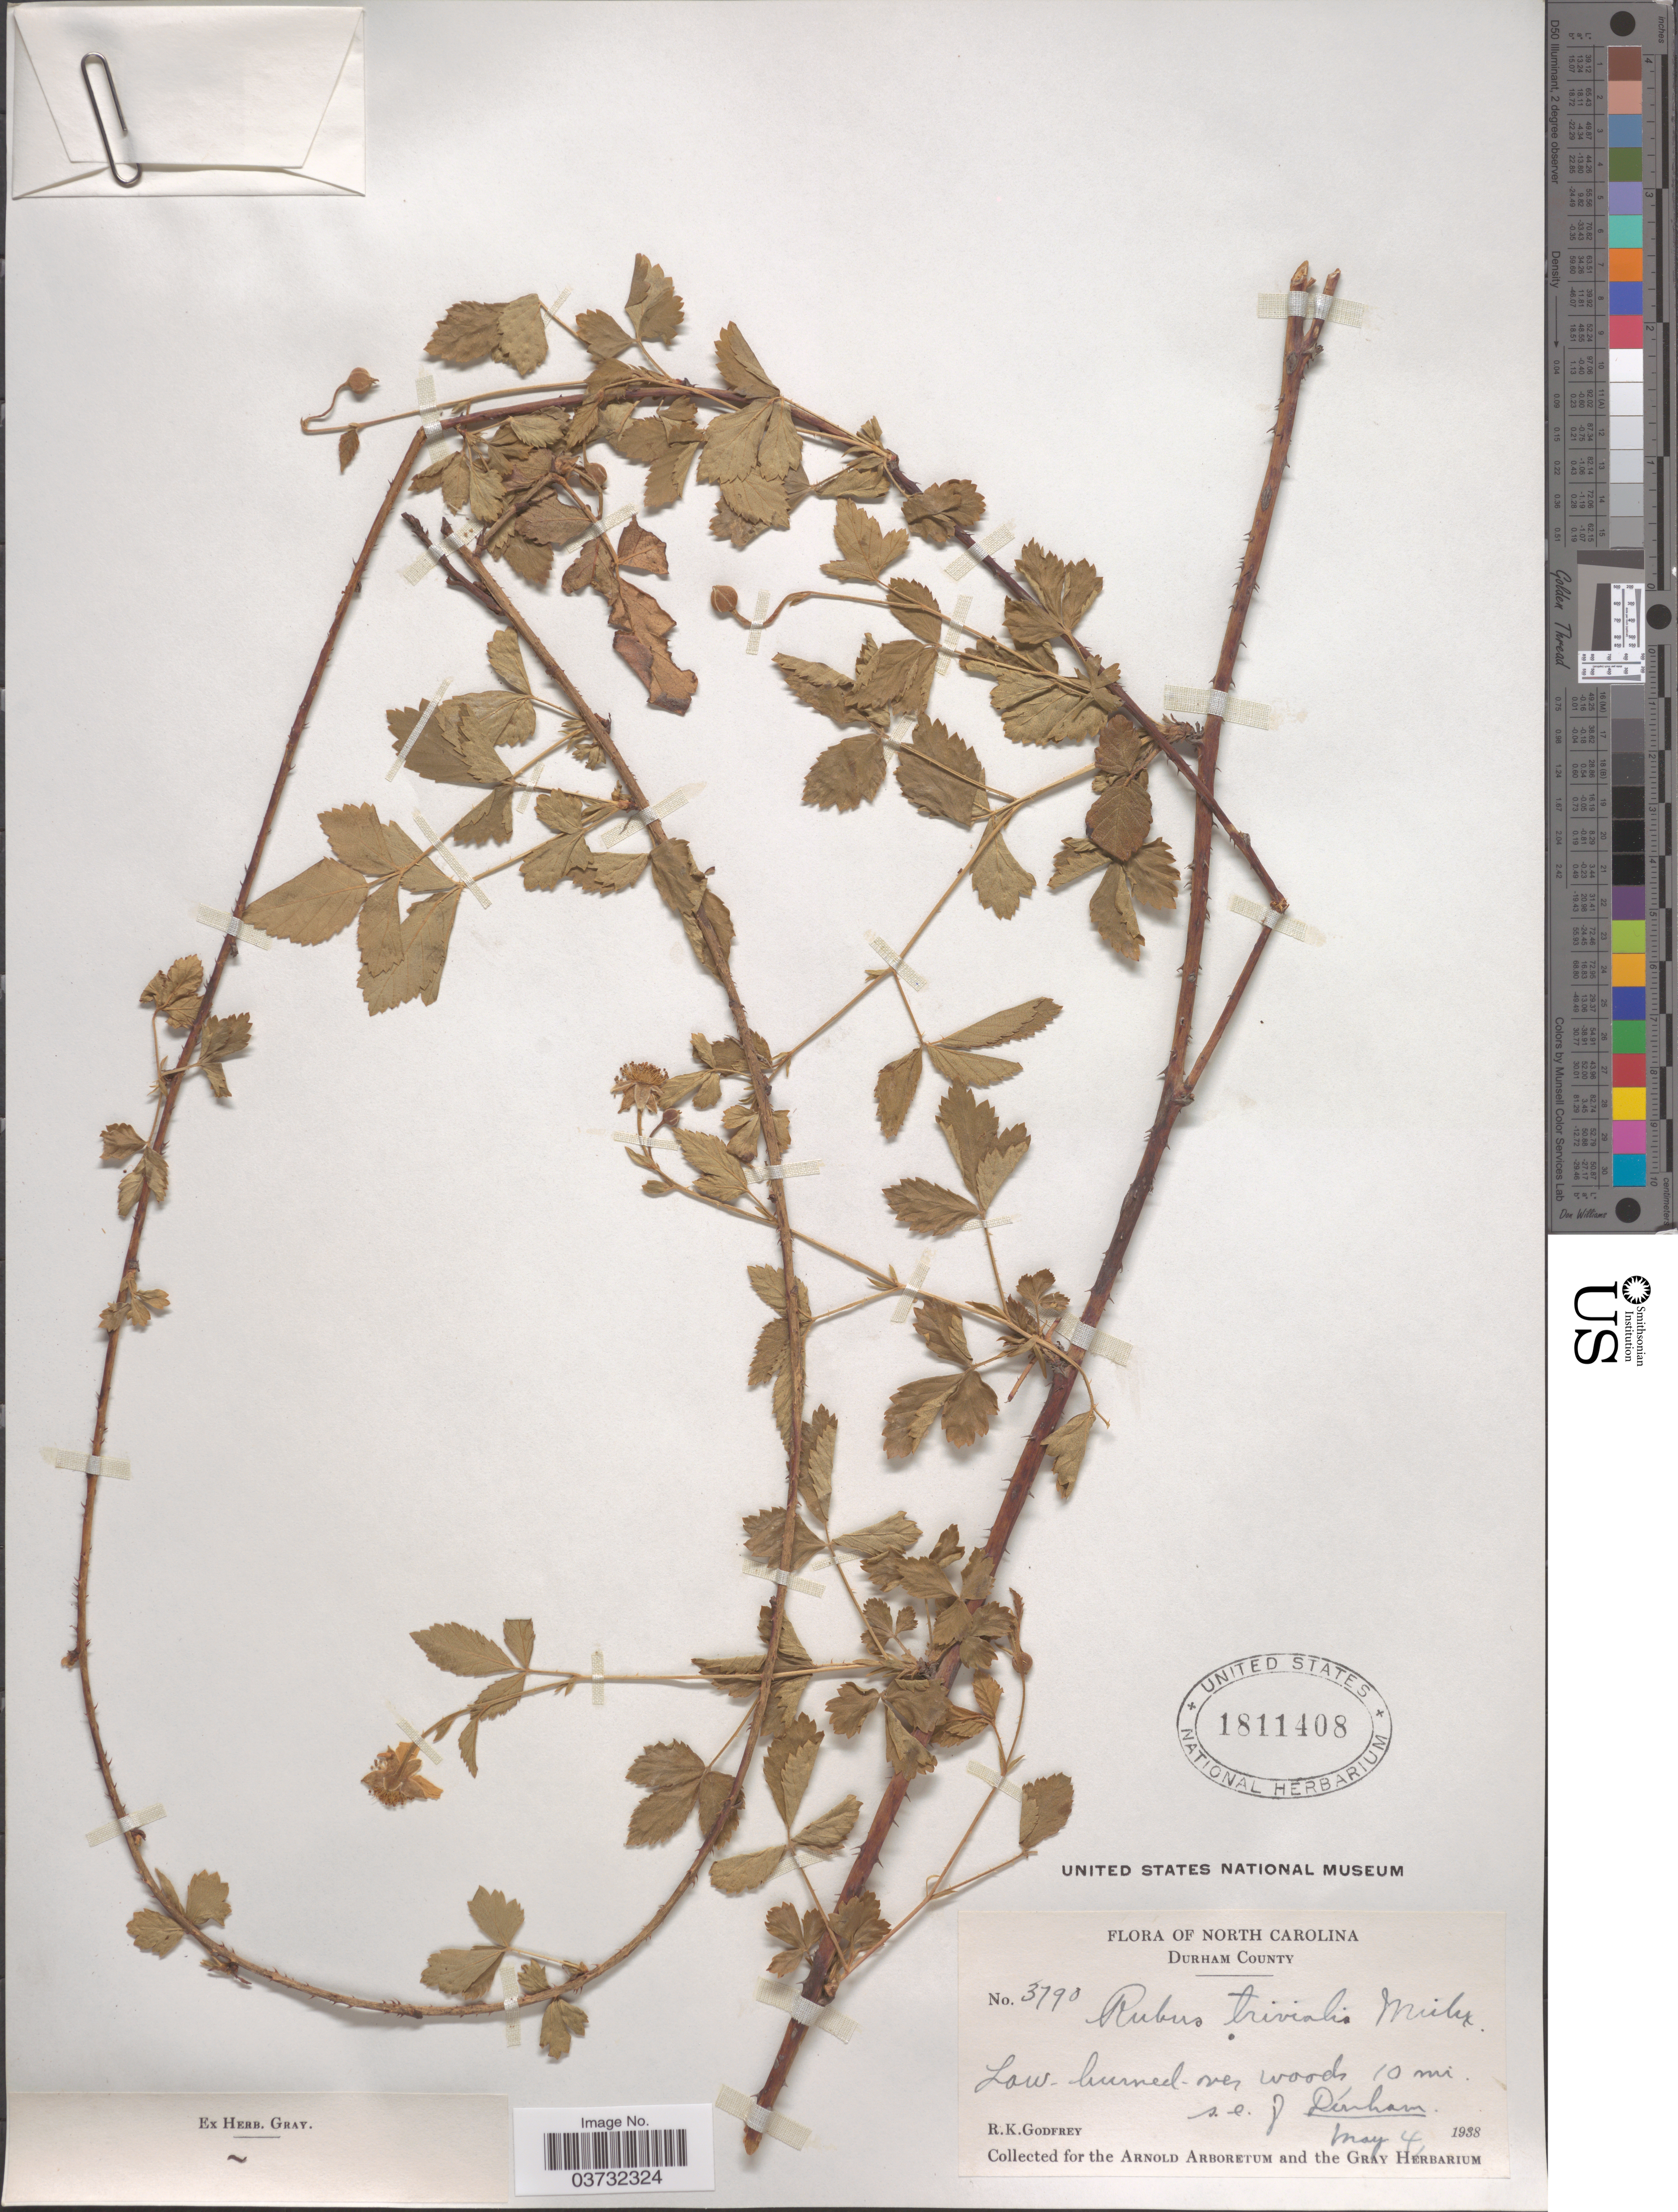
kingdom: Plantae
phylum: Tracheophyta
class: Magnoliopsida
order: Rosales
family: Rosaceae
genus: Rubus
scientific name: Rubus trivialis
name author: Michx.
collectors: R. K. Godfrey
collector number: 3790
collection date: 1938-05-04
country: United States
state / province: North Carolina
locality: Durham County. 10 mi. s. e. of Dúrham.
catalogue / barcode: US 1811408